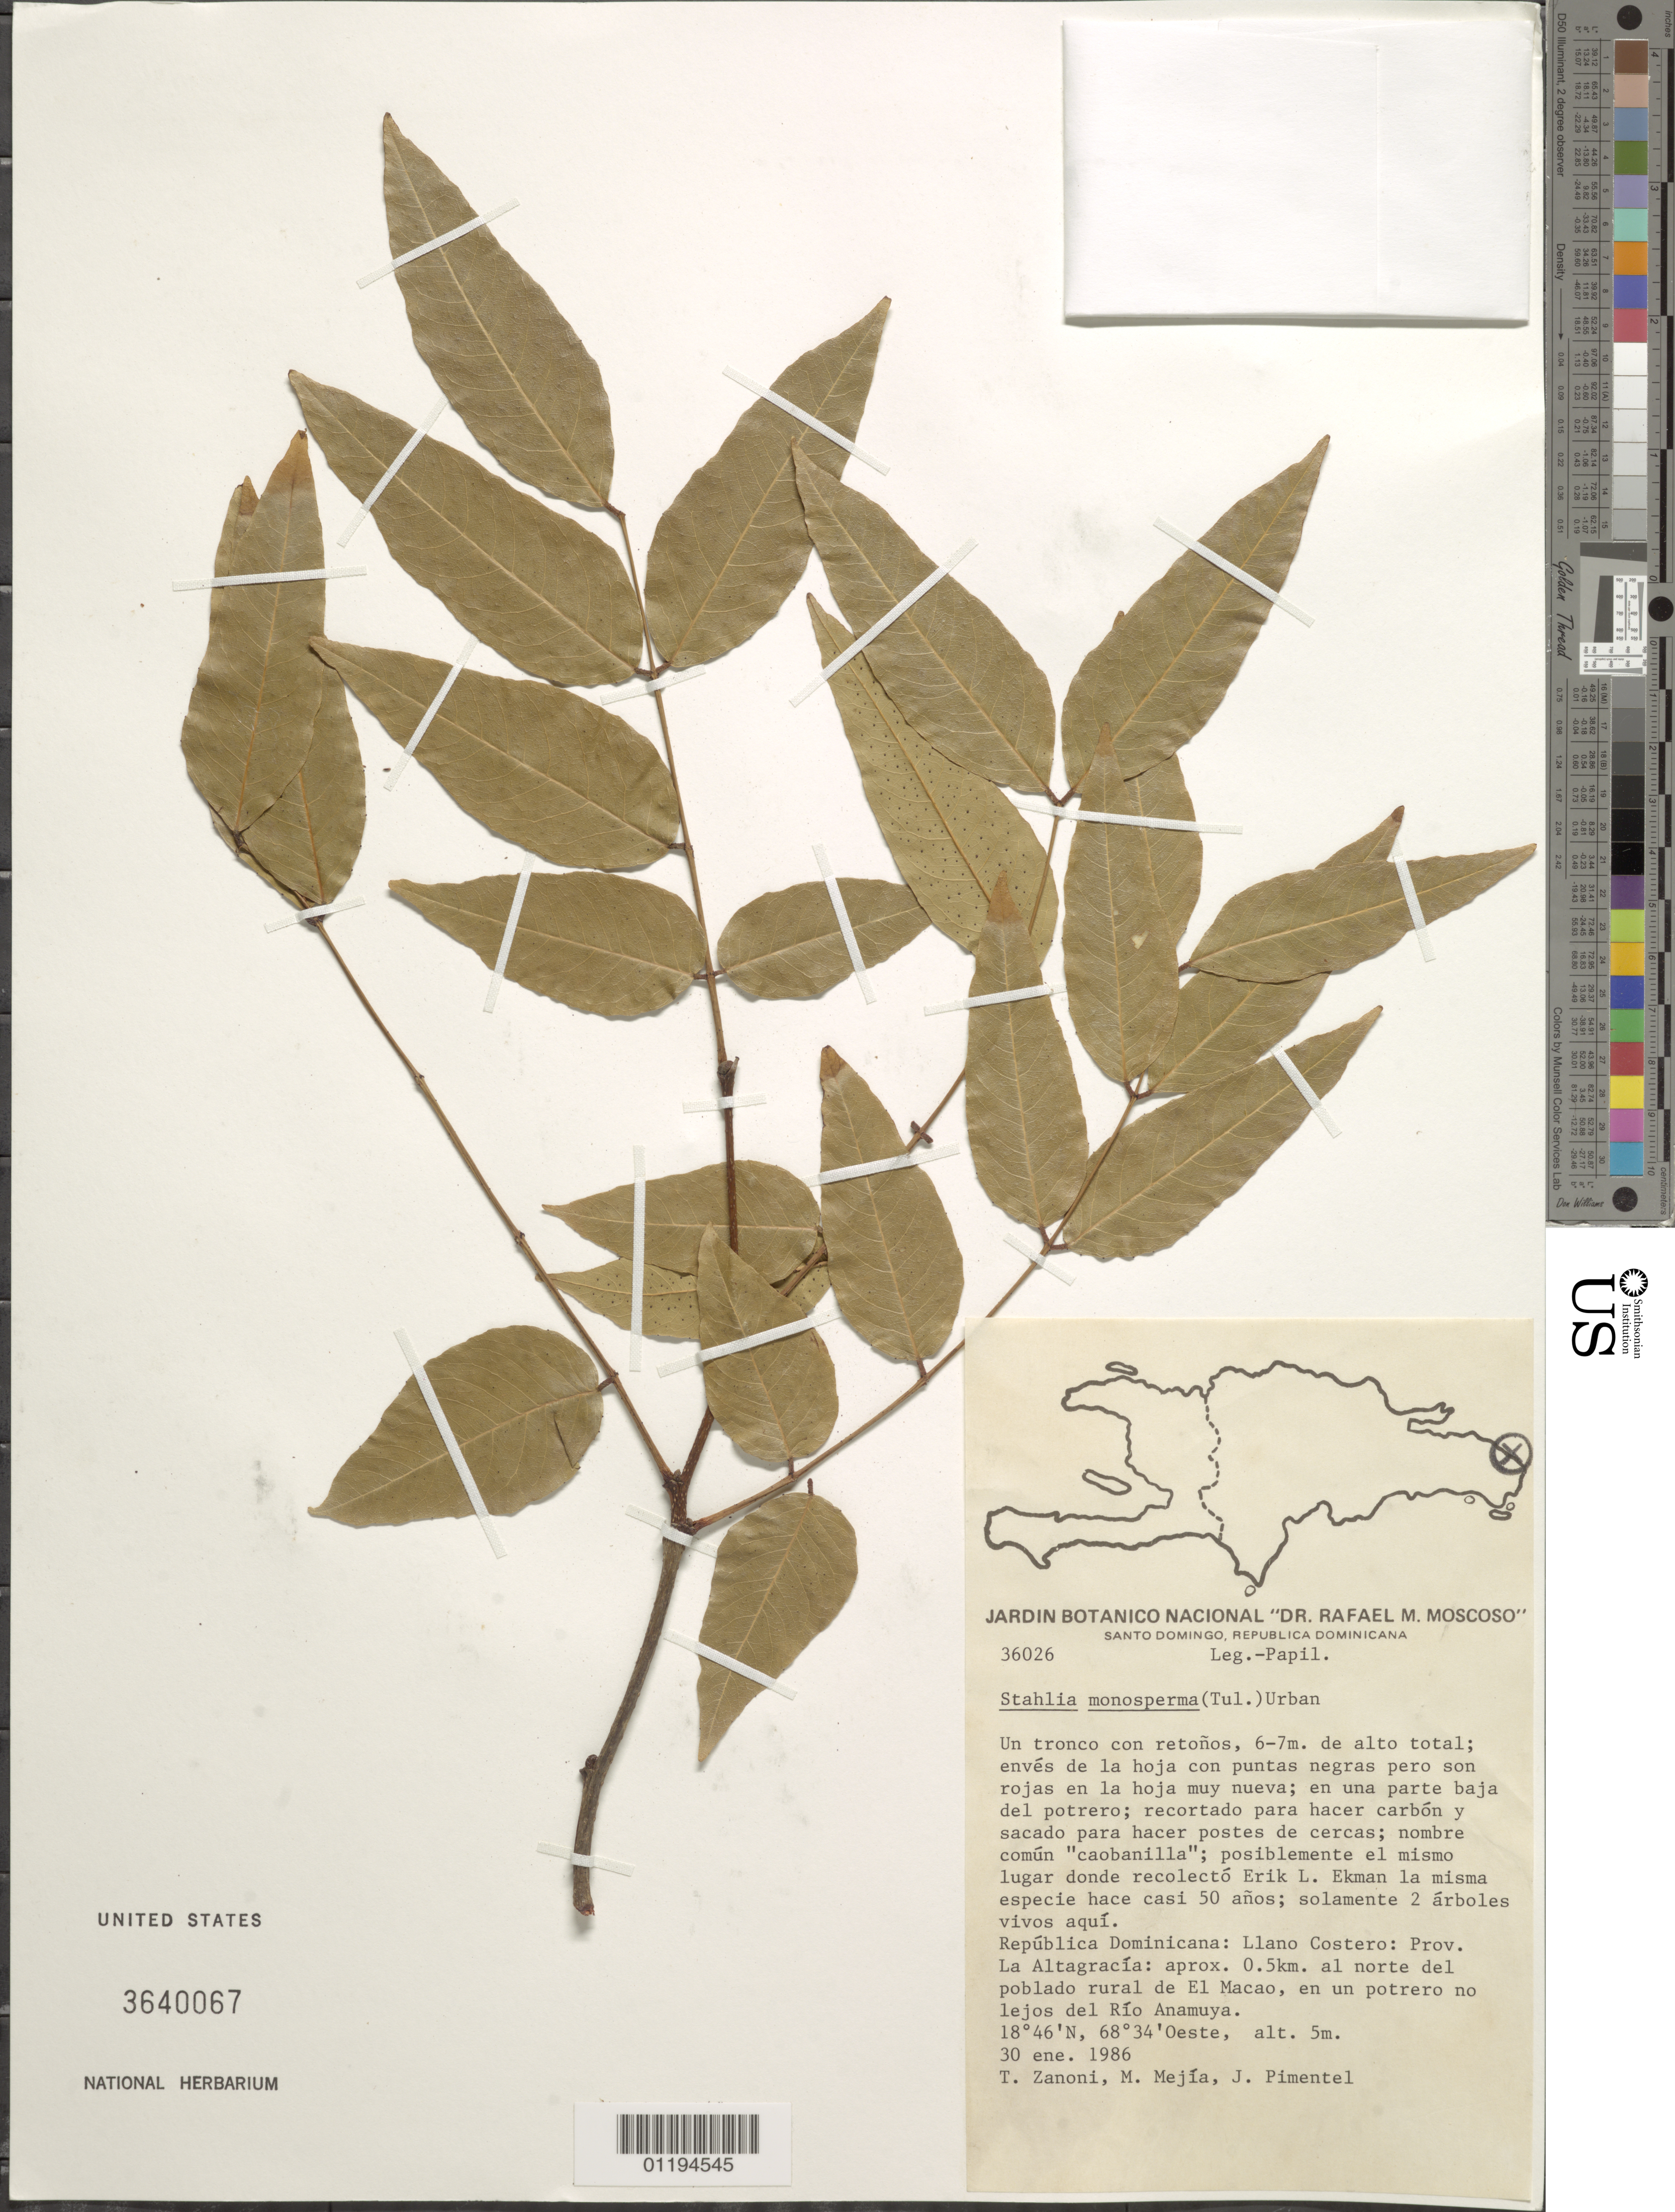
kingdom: Plantae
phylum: Tracheophyta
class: Magnoliopsida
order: Fabales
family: Fabaceae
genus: Libidibia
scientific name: Libidibia monosperma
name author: (Tul.) Gagnon & G.P. Lewis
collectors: T. A. Zanoni, M. Mejia & J. Pimental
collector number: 36026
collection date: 1986-01-30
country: Dominican Republic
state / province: La Altagracia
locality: N of rural town El Macao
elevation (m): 5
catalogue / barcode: US 3640067